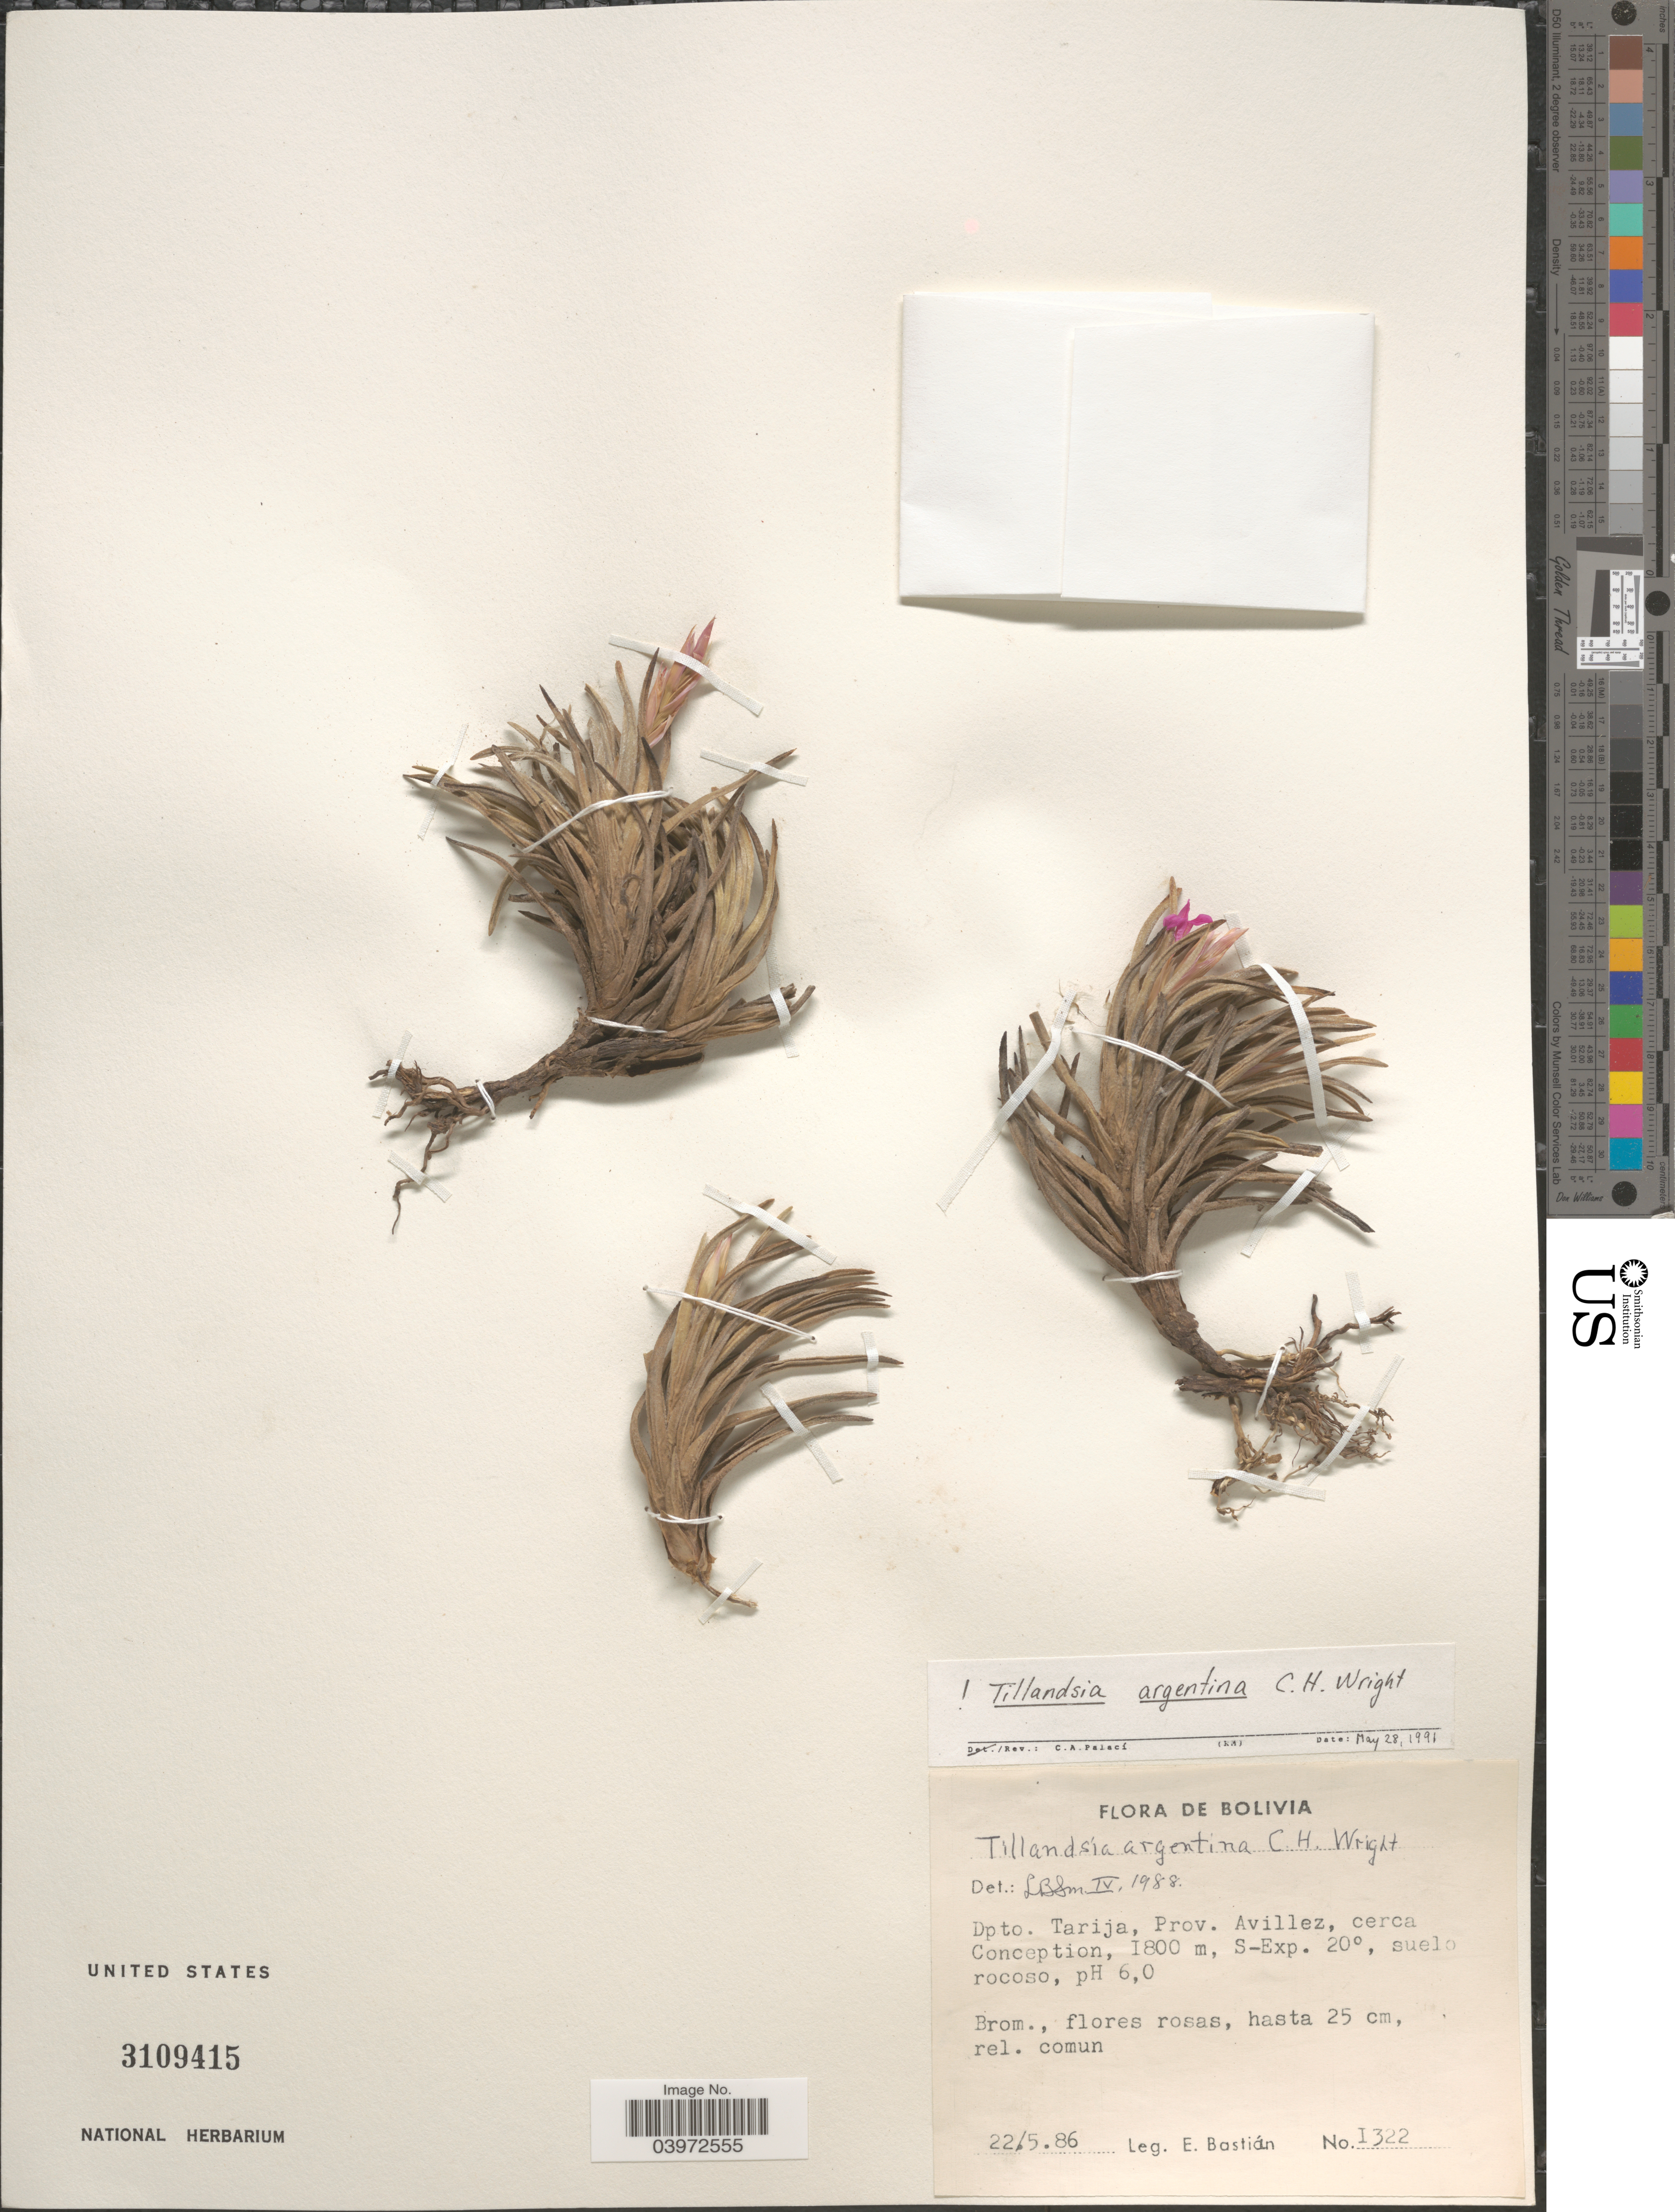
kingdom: Plantae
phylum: Tracheophyta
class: Liliopsida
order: Poales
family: Bromeliaceae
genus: Tillandsia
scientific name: Tillandsia argentina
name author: C.H. Wright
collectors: E. Bastian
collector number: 1322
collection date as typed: Transcribed d/m/y: 22/5/86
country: Bolivia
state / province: Tarija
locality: Dpto. Tarija, Prov. Avillez, cerca Conception, S-Exp. 20°.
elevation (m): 1800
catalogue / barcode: US 3109415